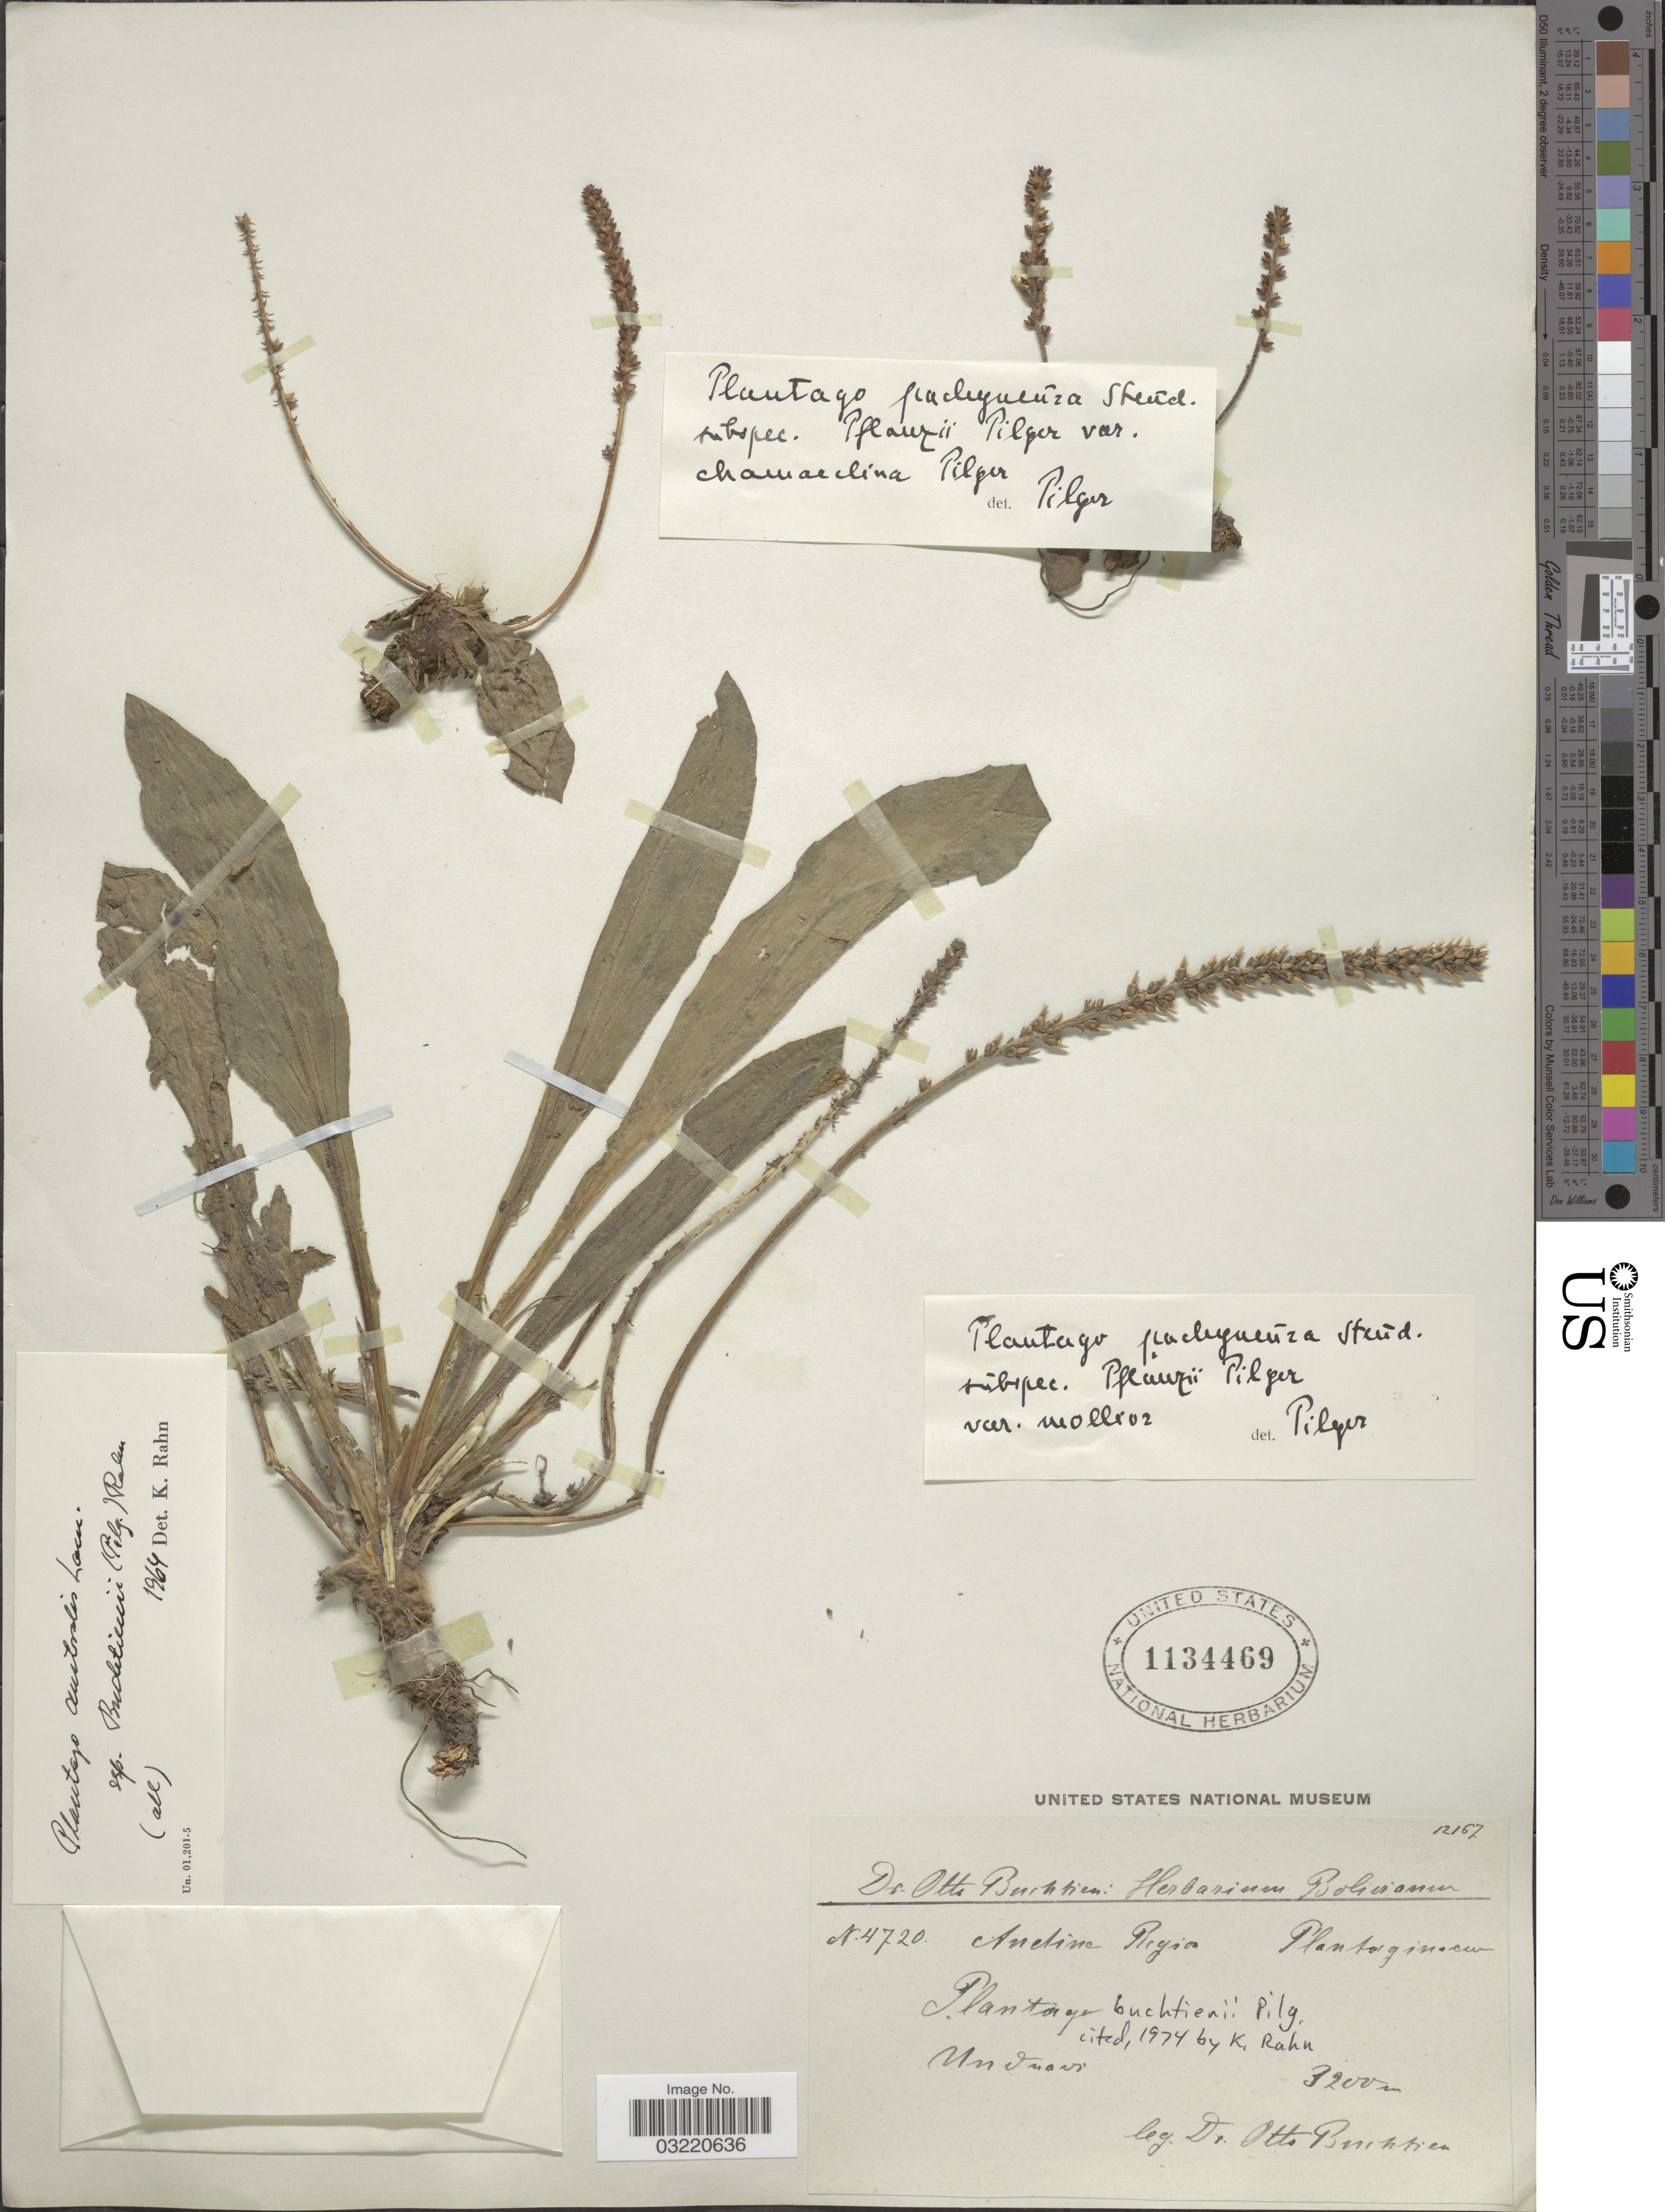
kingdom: Plantae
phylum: Tracheophyta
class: Magnoliopsida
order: Lamiales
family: Plantaginaceae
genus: Plantago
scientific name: Plantago buchtienii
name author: Pilg.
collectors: O. Buchtien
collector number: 4720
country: Bolivia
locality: Andina Region. Unduavi.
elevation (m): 3200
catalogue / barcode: US 1134469